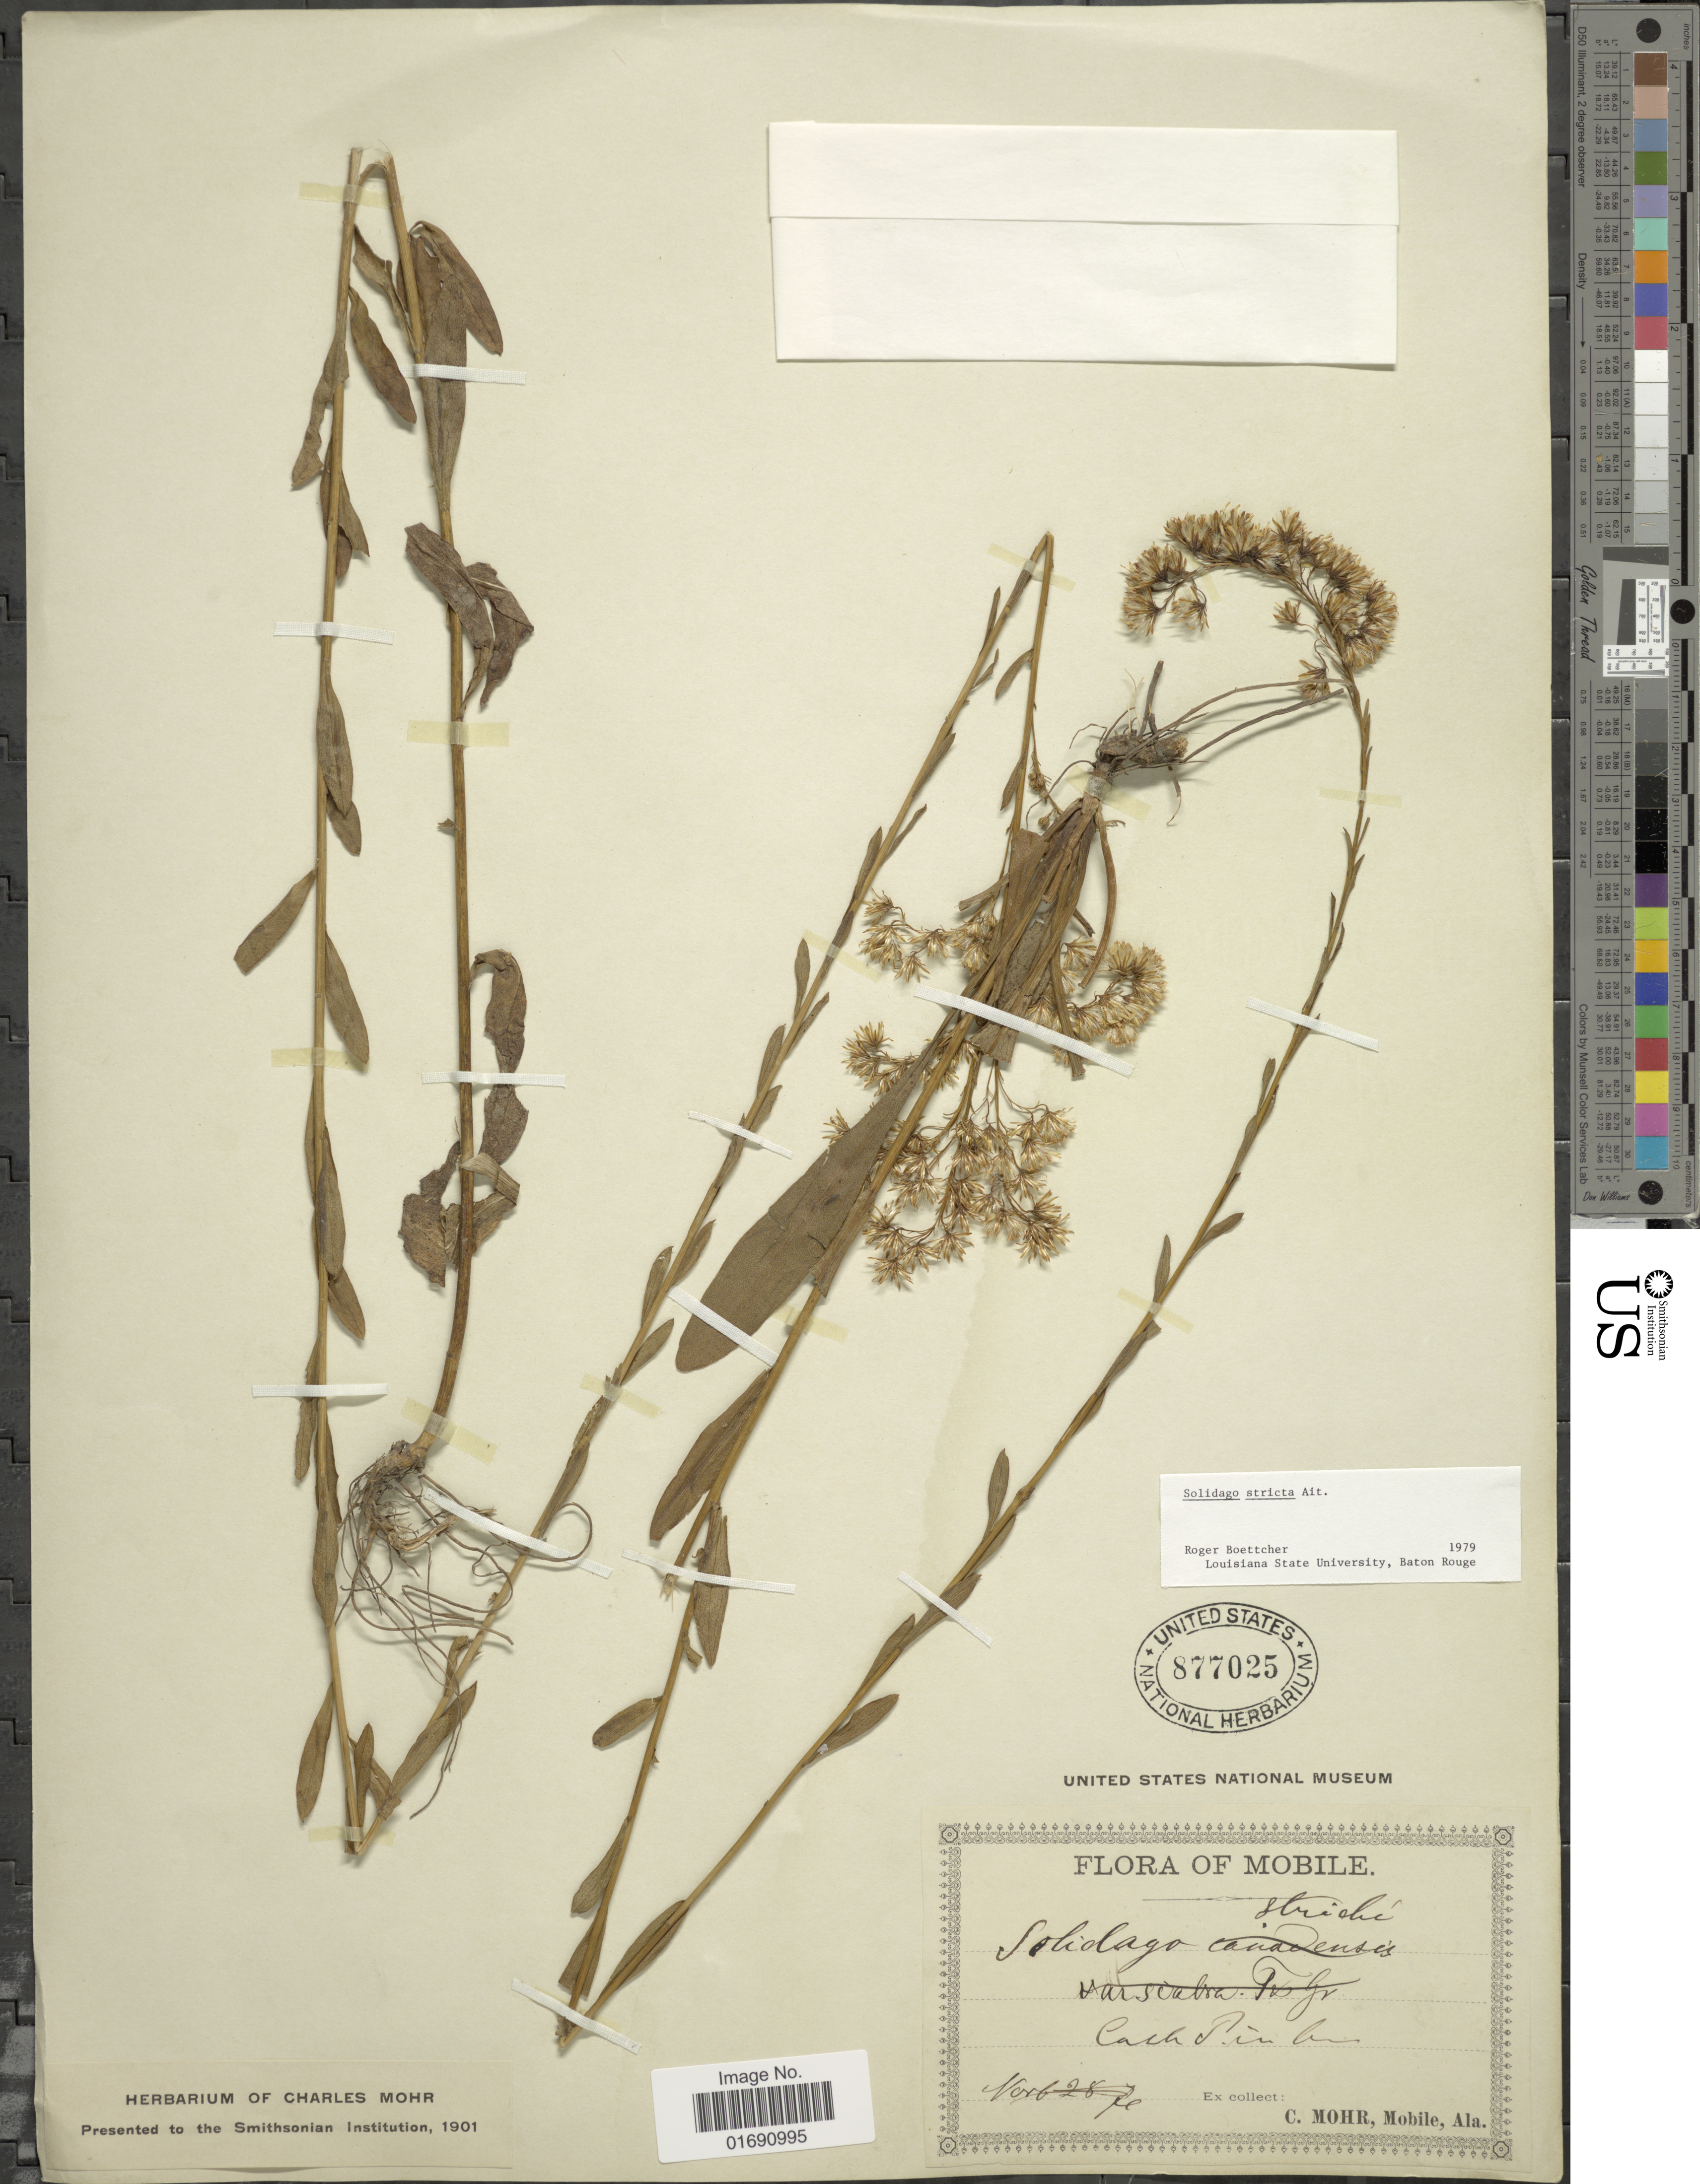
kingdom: Plantae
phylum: Tracheophyta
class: Magnoliopsida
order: Asterales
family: Asteraceae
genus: Solidago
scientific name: Solidago stricta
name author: Aiton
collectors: C. T. Mohr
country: United States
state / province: Alabama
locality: Mobile, Cash, Pine [interpreted]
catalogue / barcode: US 877025